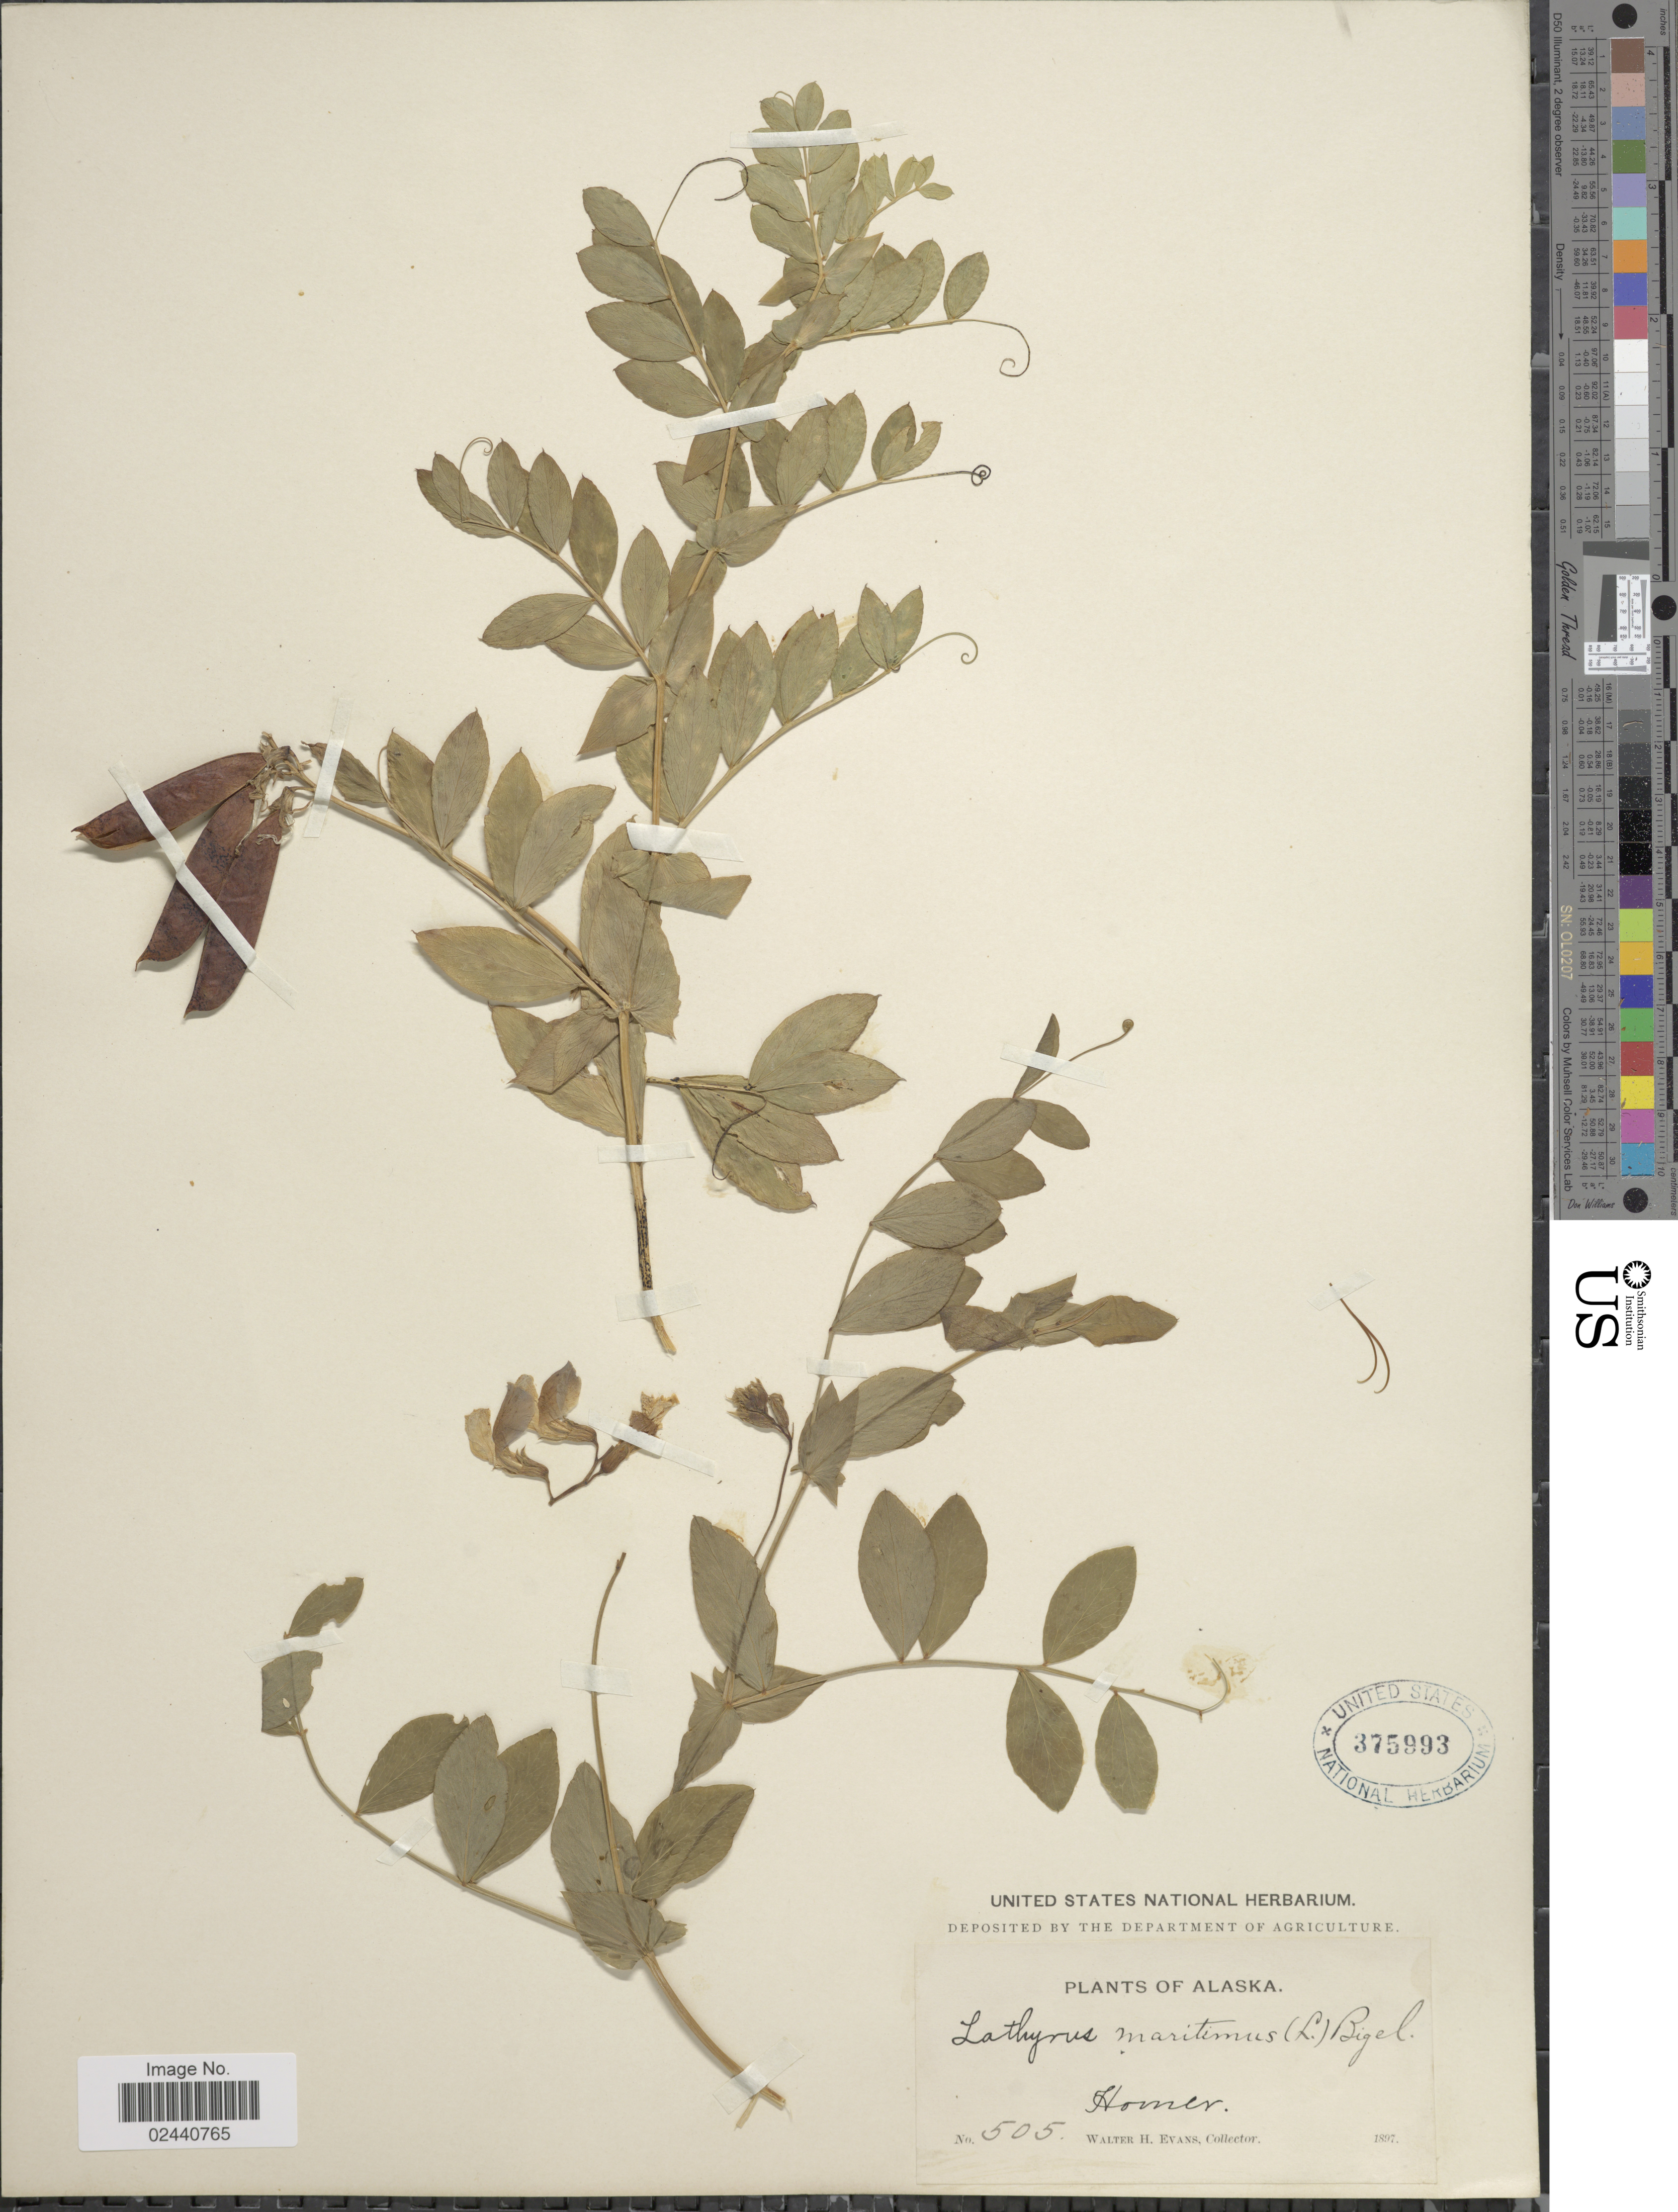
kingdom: Plantae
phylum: Tracheophyta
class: Magnoliopsida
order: Fabales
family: Fabaceae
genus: Lathyrus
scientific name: Lathyrus japonicus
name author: Willd.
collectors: W. H. Evans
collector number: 505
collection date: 1897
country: United States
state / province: Alaska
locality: Homer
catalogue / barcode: US 375993